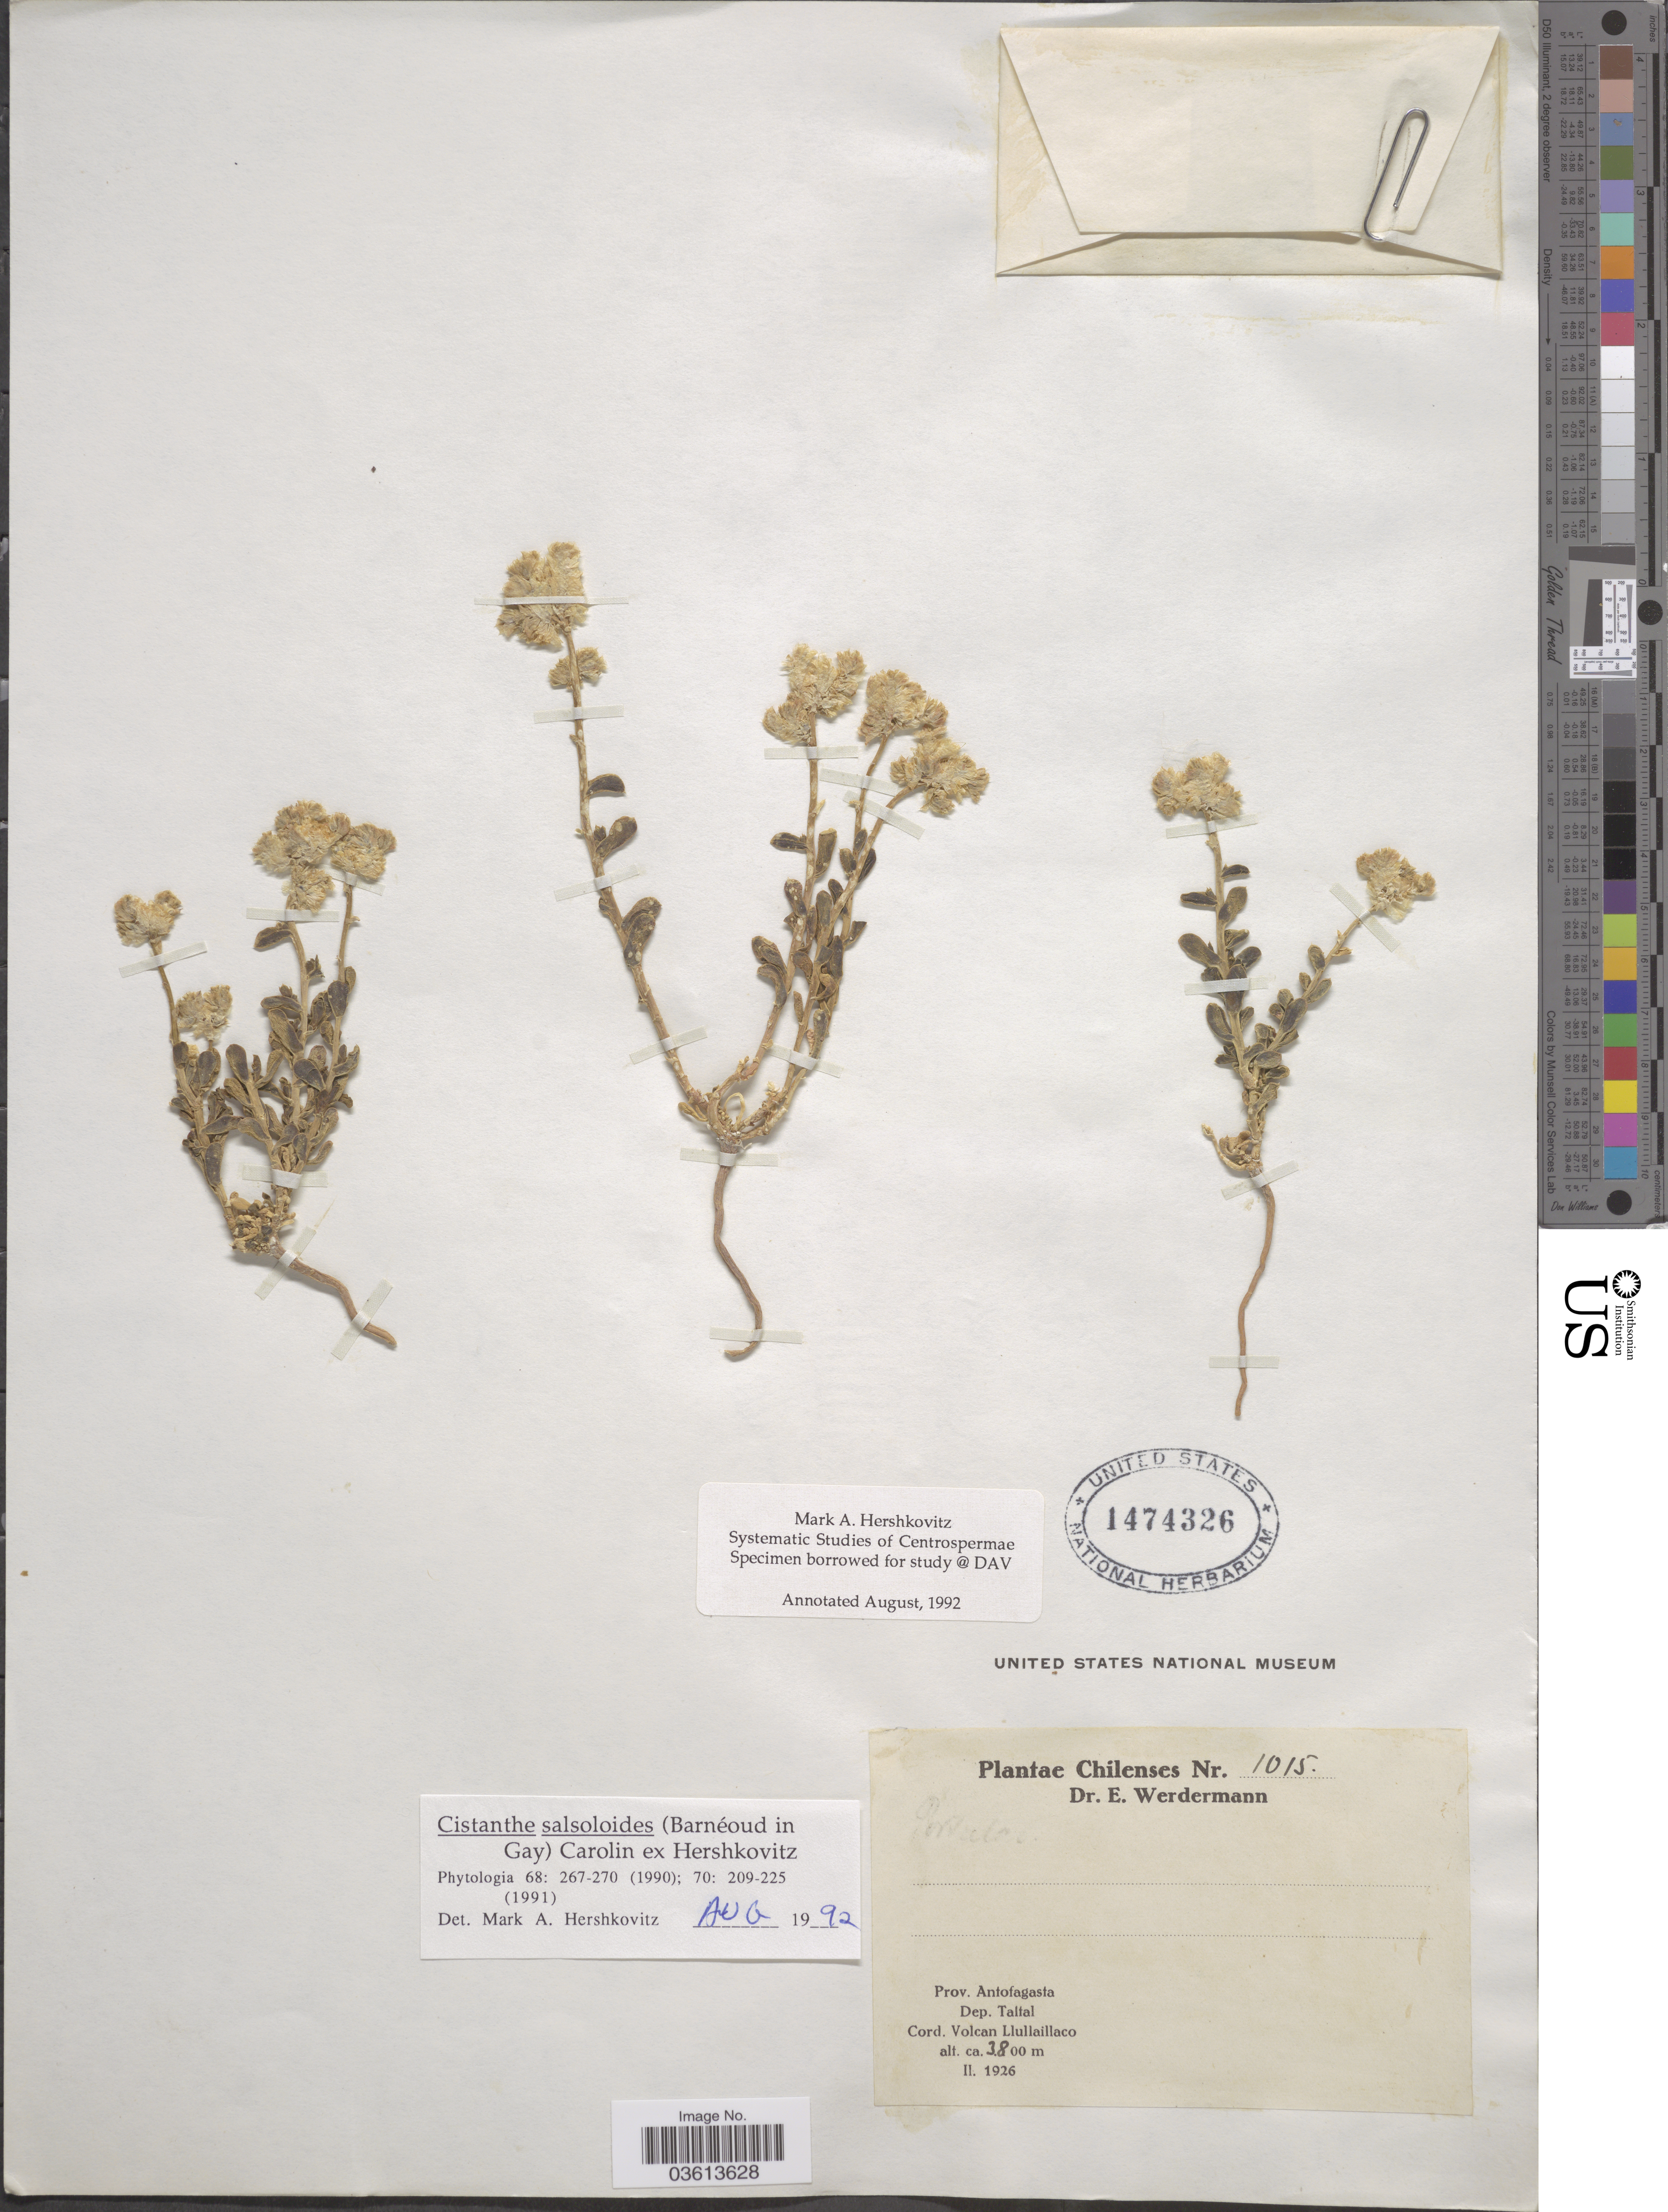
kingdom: Plantae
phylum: Tracheophyta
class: Magnoliopsida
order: Caryophyllales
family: Montiaceae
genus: Philippiamra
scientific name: Philippiamra salsoloides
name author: (Barnéoud) Hershk.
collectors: E. Werdermann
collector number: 1015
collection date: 1926-02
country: Chile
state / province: Antofagasta (II)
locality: Prov. Antofagasta. Dep. Taltal. Cord. Volcan Llullaillaco.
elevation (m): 3800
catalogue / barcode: US 1474326